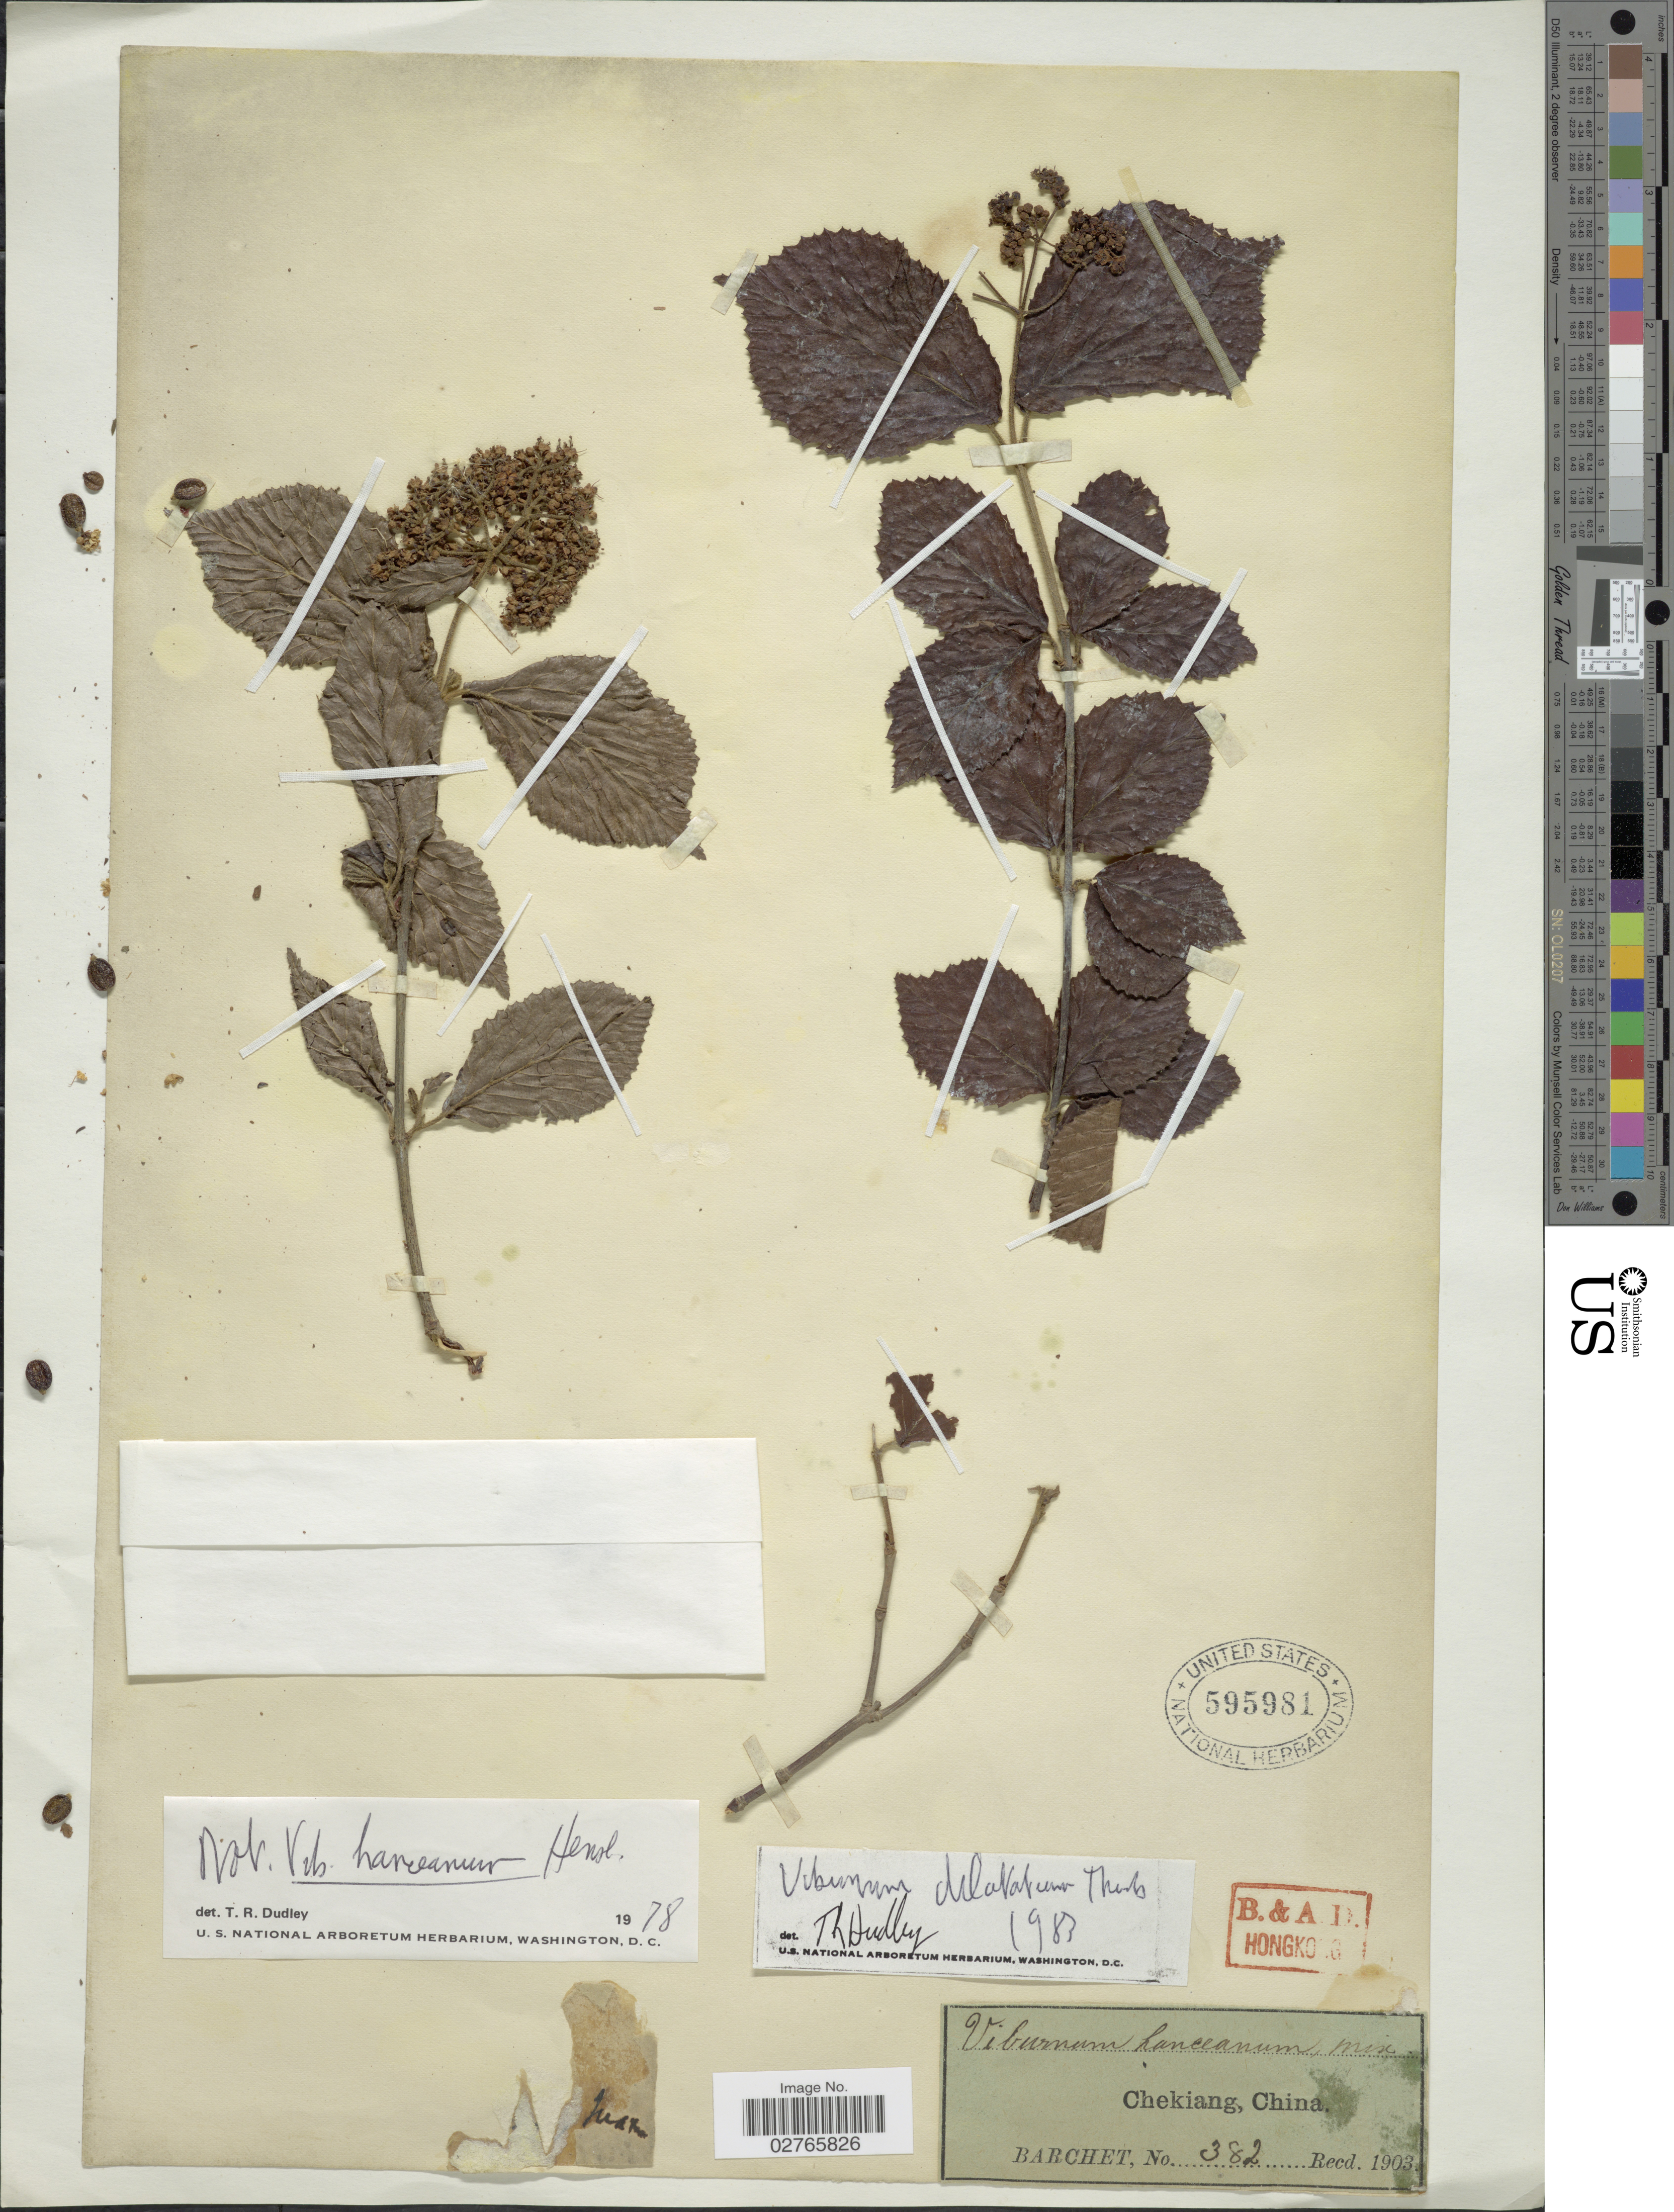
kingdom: Plantae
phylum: Tracheophyta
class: Magnoliopsida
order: Dipsacales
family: Viburnaceae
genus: Viburnum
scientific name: Viburnum dilatatum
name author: Thunb.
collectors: Barchet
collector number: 382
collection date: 1903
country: China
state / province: Zhejiang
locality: Chekiang.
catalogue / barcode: US 595981